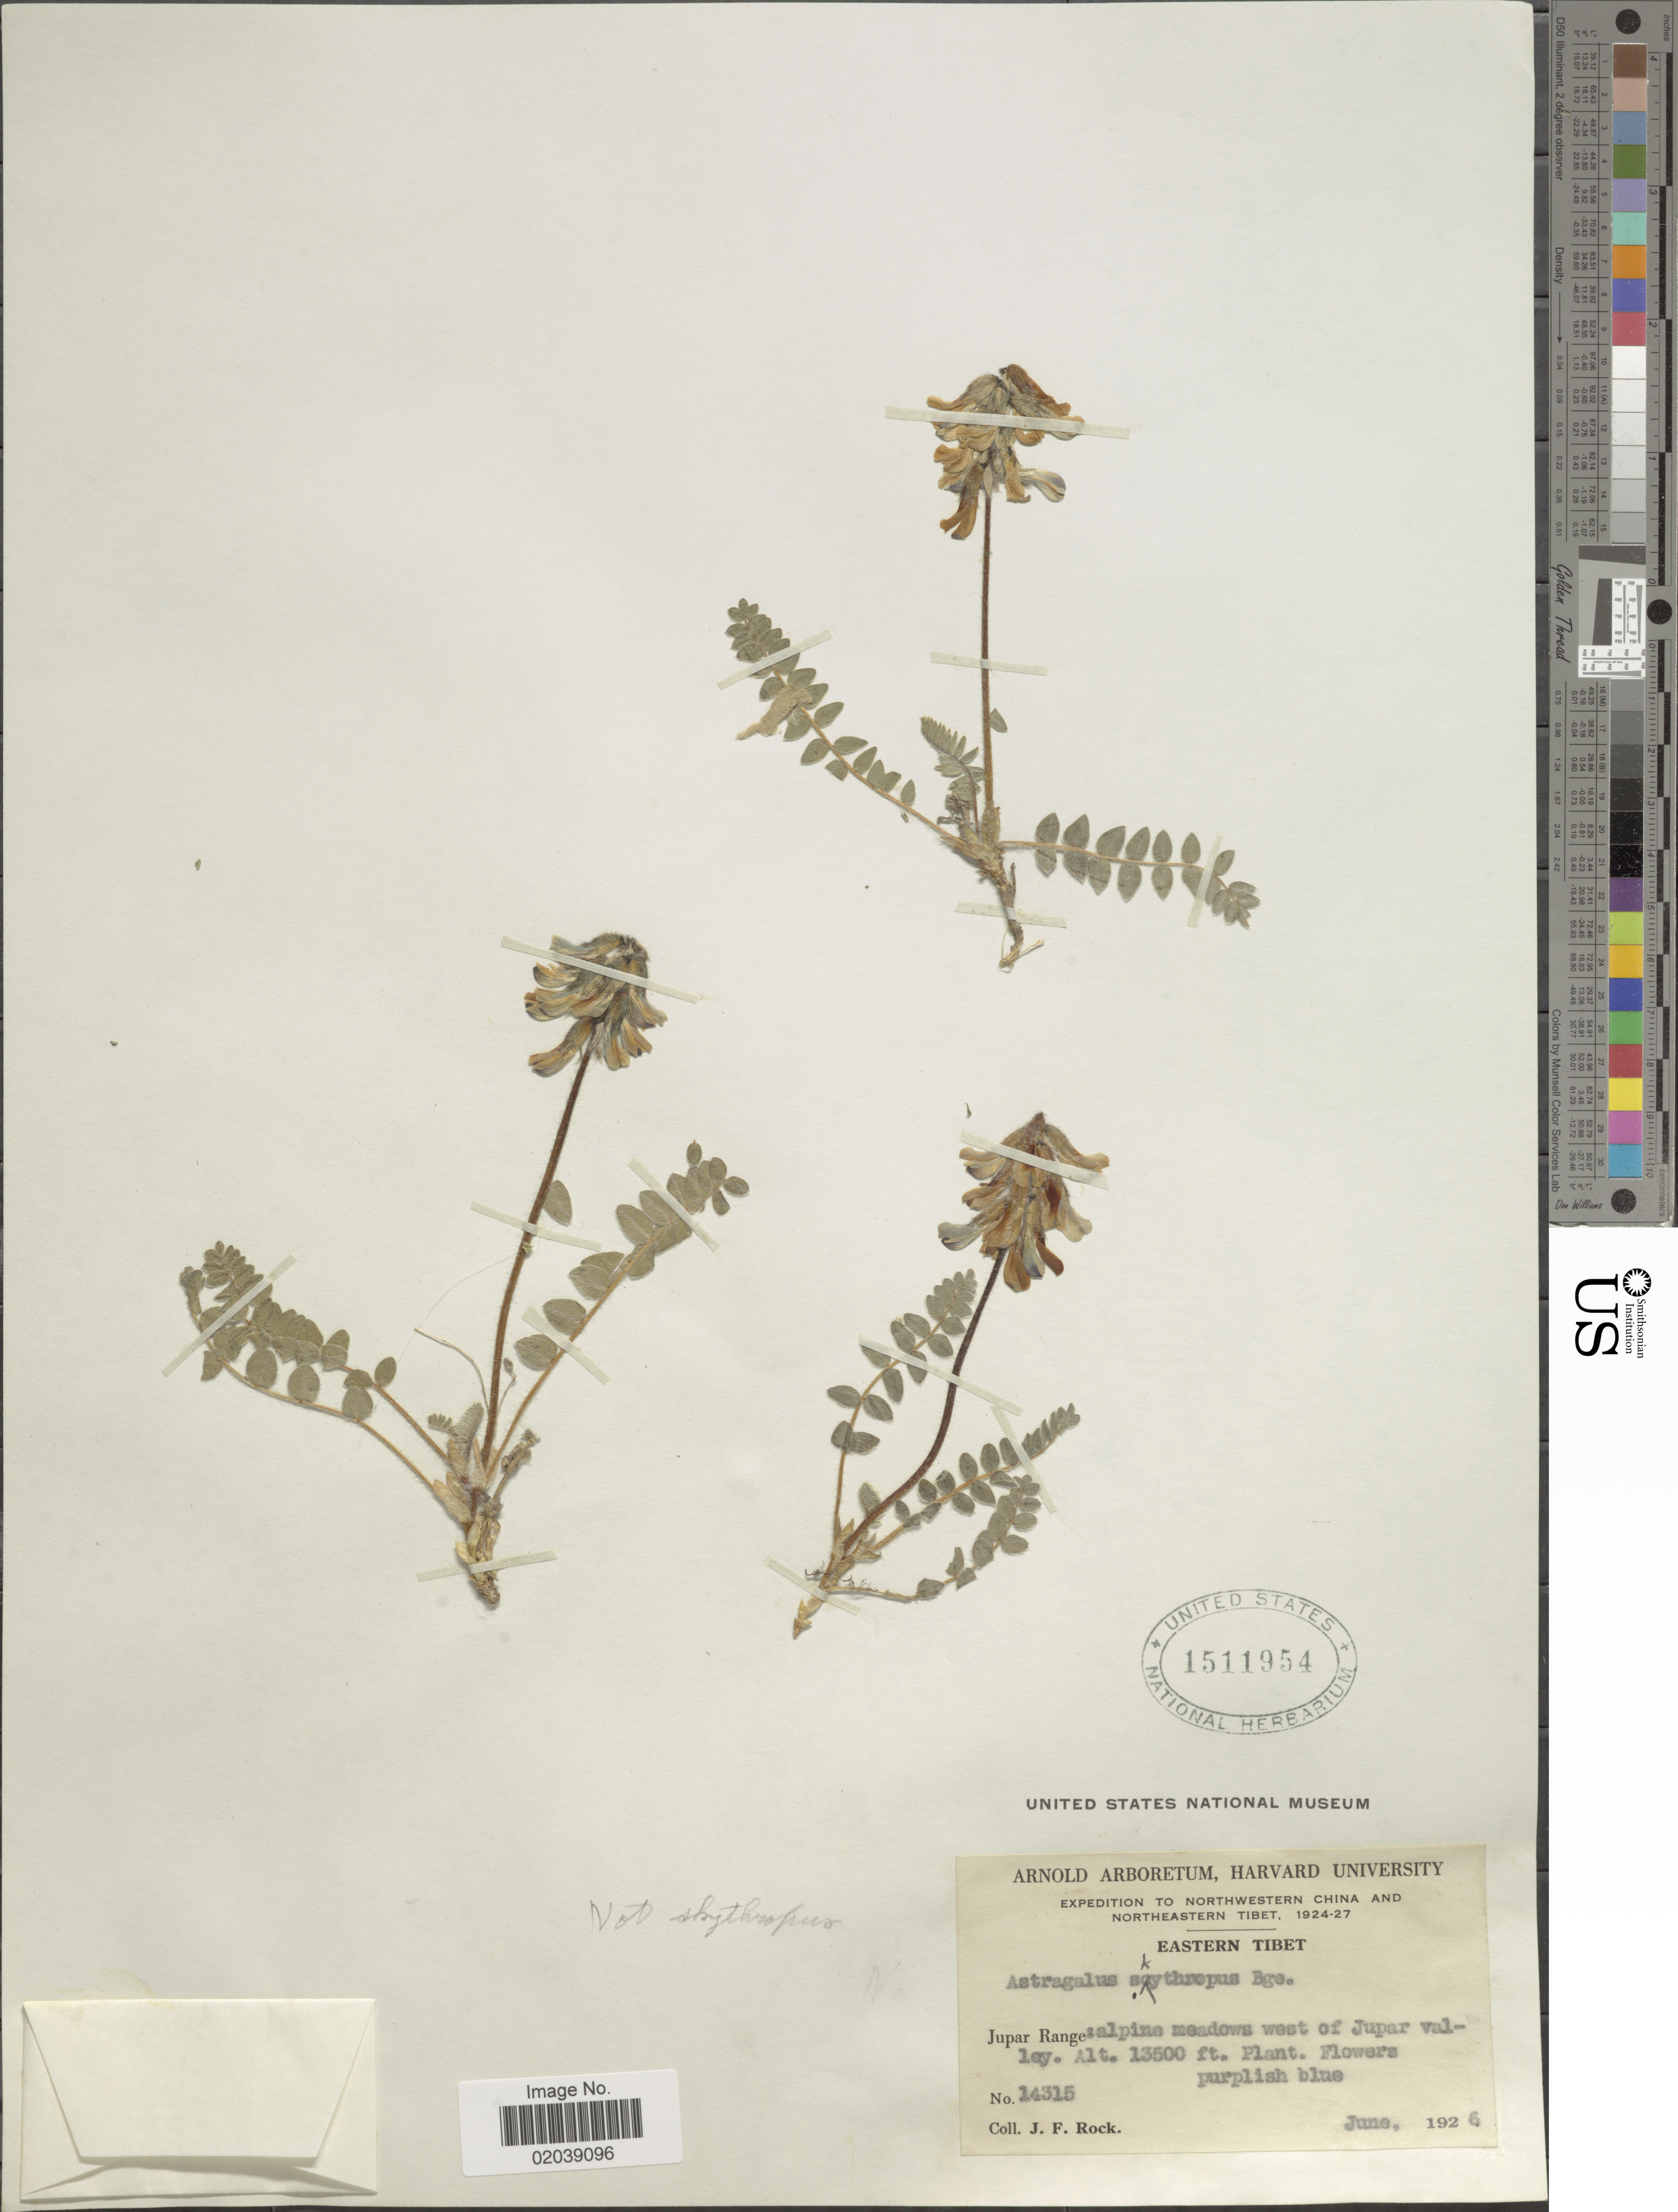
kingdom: Plantae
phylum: Tracheophyta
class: Magnoliopsida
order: Fabales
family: Fabaceae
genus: Astragalus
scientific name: Astragalus sp.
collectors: J. Rock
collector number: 14315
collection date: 1926-06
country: China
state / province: Xizang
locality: Northwestern China and Northeastern Tibet, Jupar Range: alpine meadows west of Jupar valley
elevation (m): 4115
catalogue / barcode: US 1511954